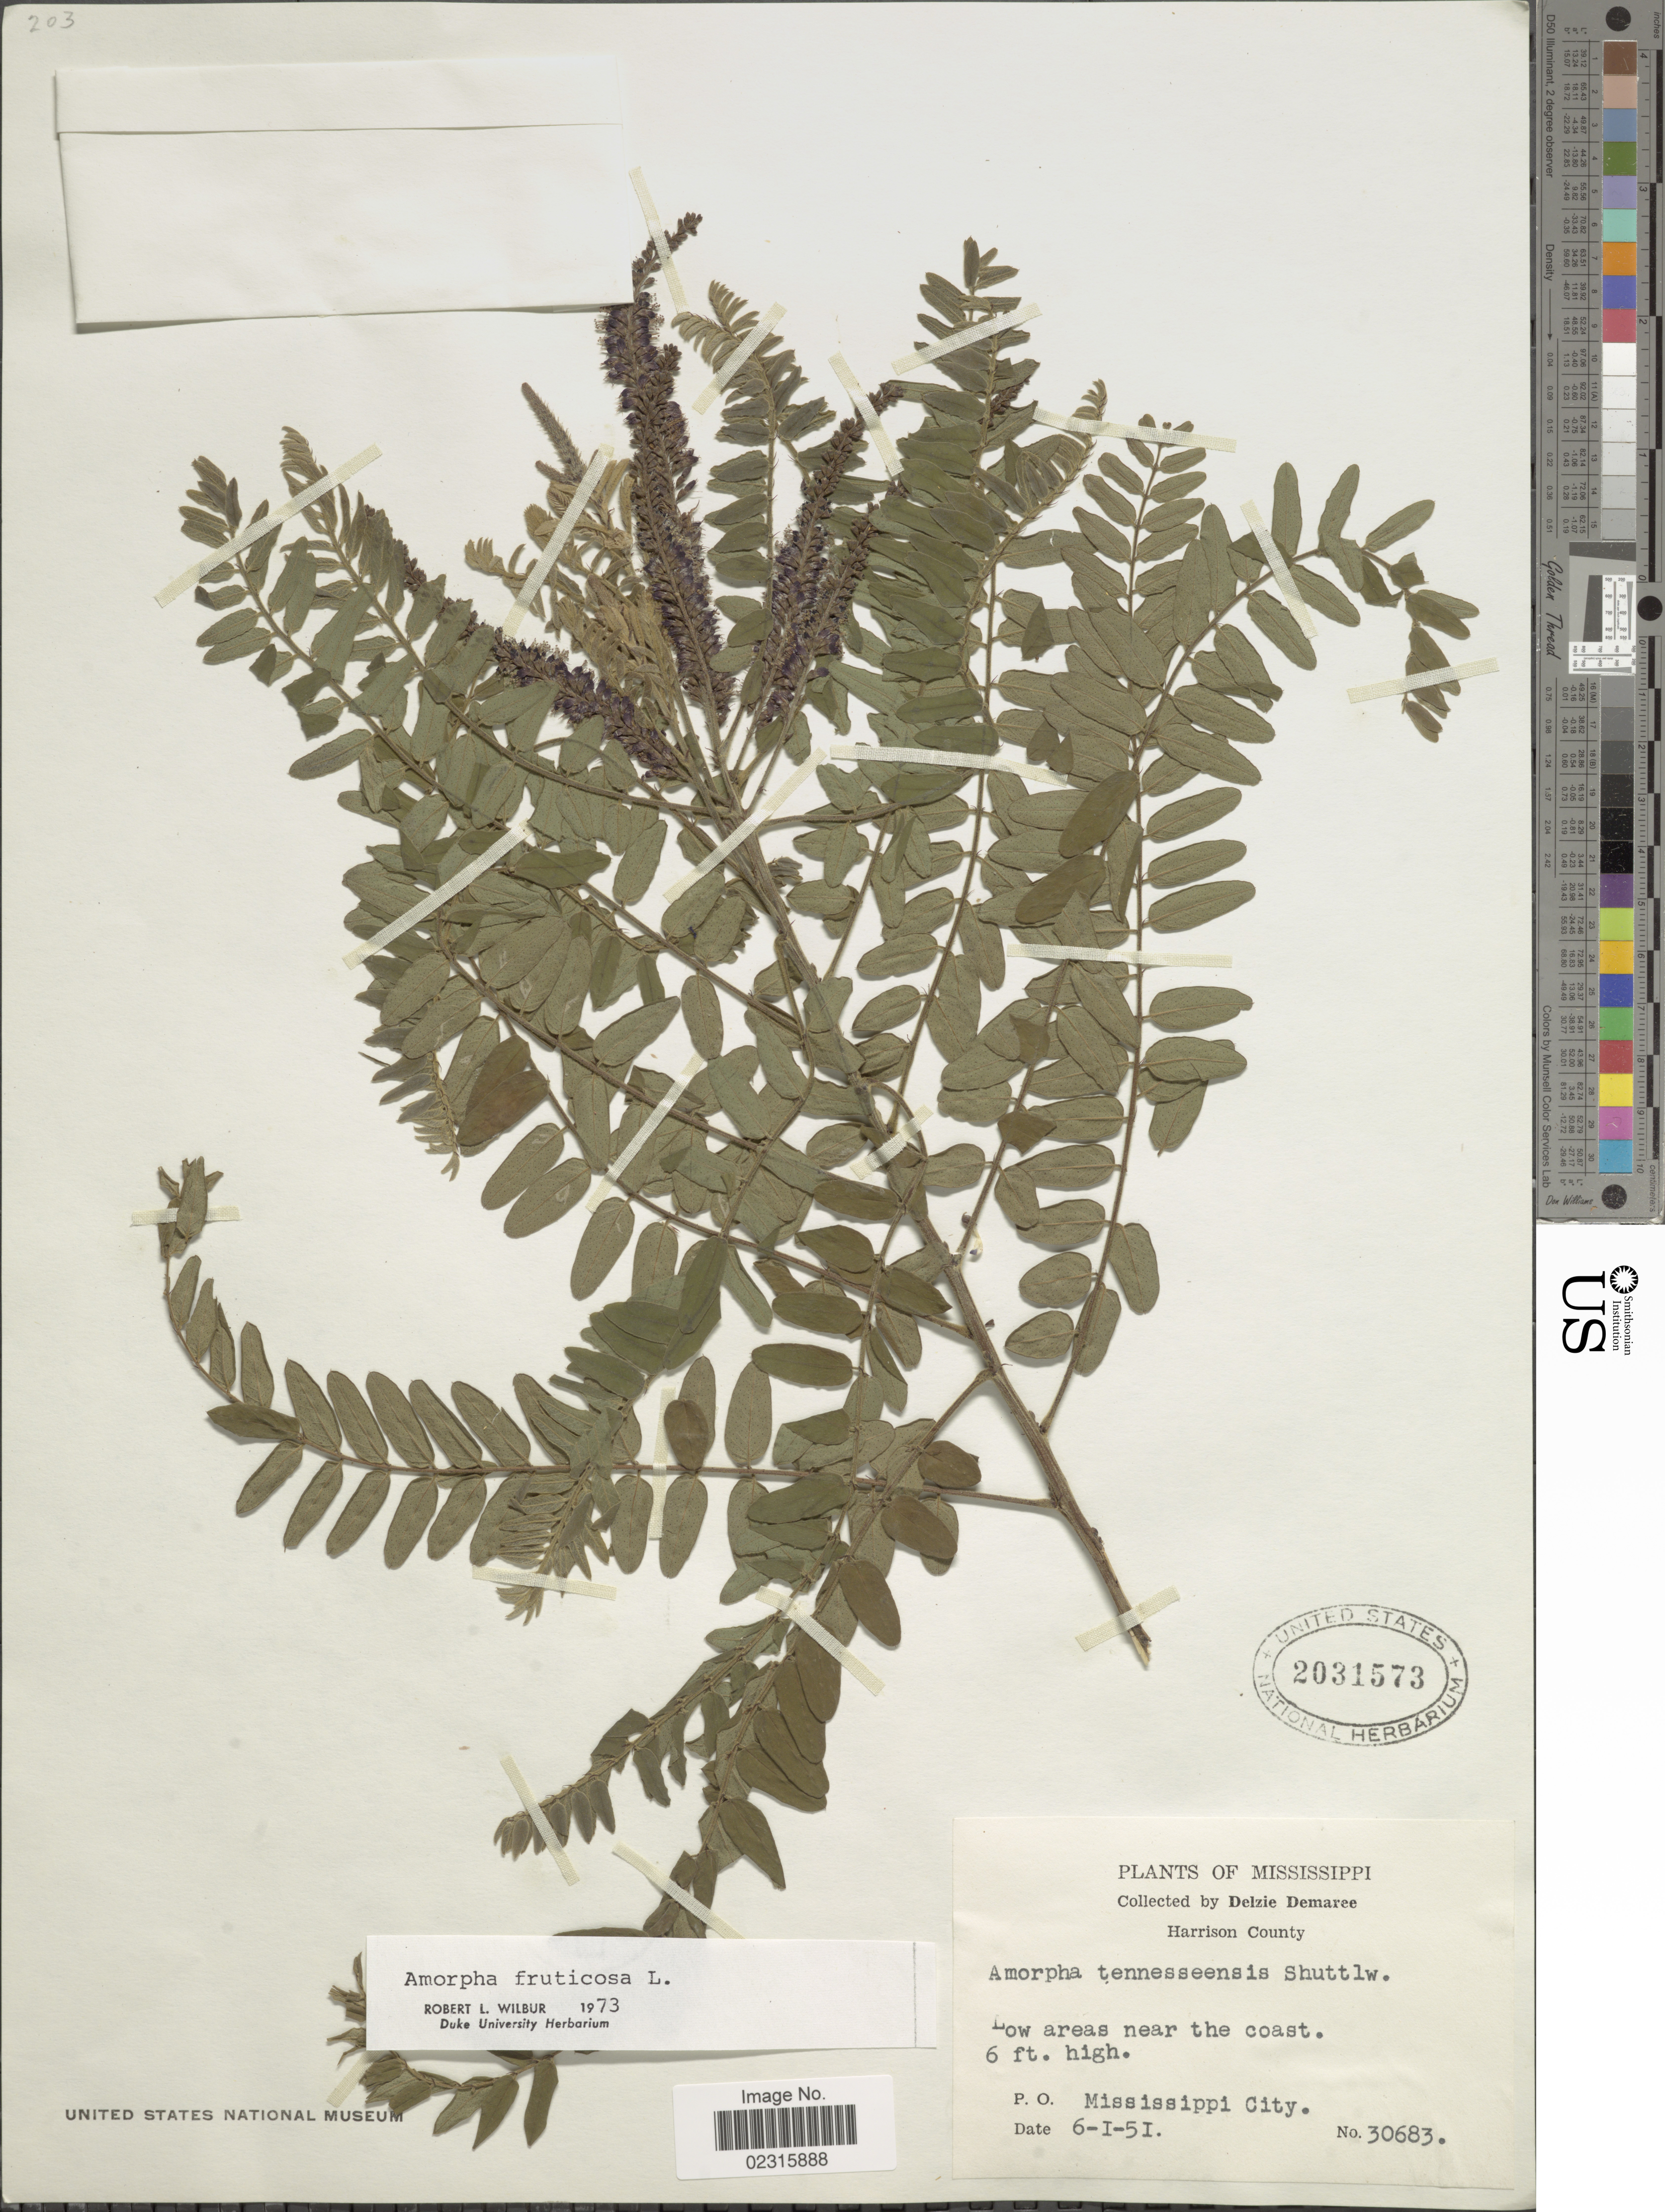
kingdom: Plantae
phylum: Tracheophyta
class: Magnoliopsida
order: Fabales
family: Fabaceae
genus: Amorpha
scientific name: Amorpha fruticosa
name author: L.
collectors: D. Demaree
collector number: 30683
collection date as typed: Transcribed d/m/y: 6/6/51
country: United States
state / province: Mississippi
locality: Harrison County, Mississippi City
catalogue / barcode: US 2031573